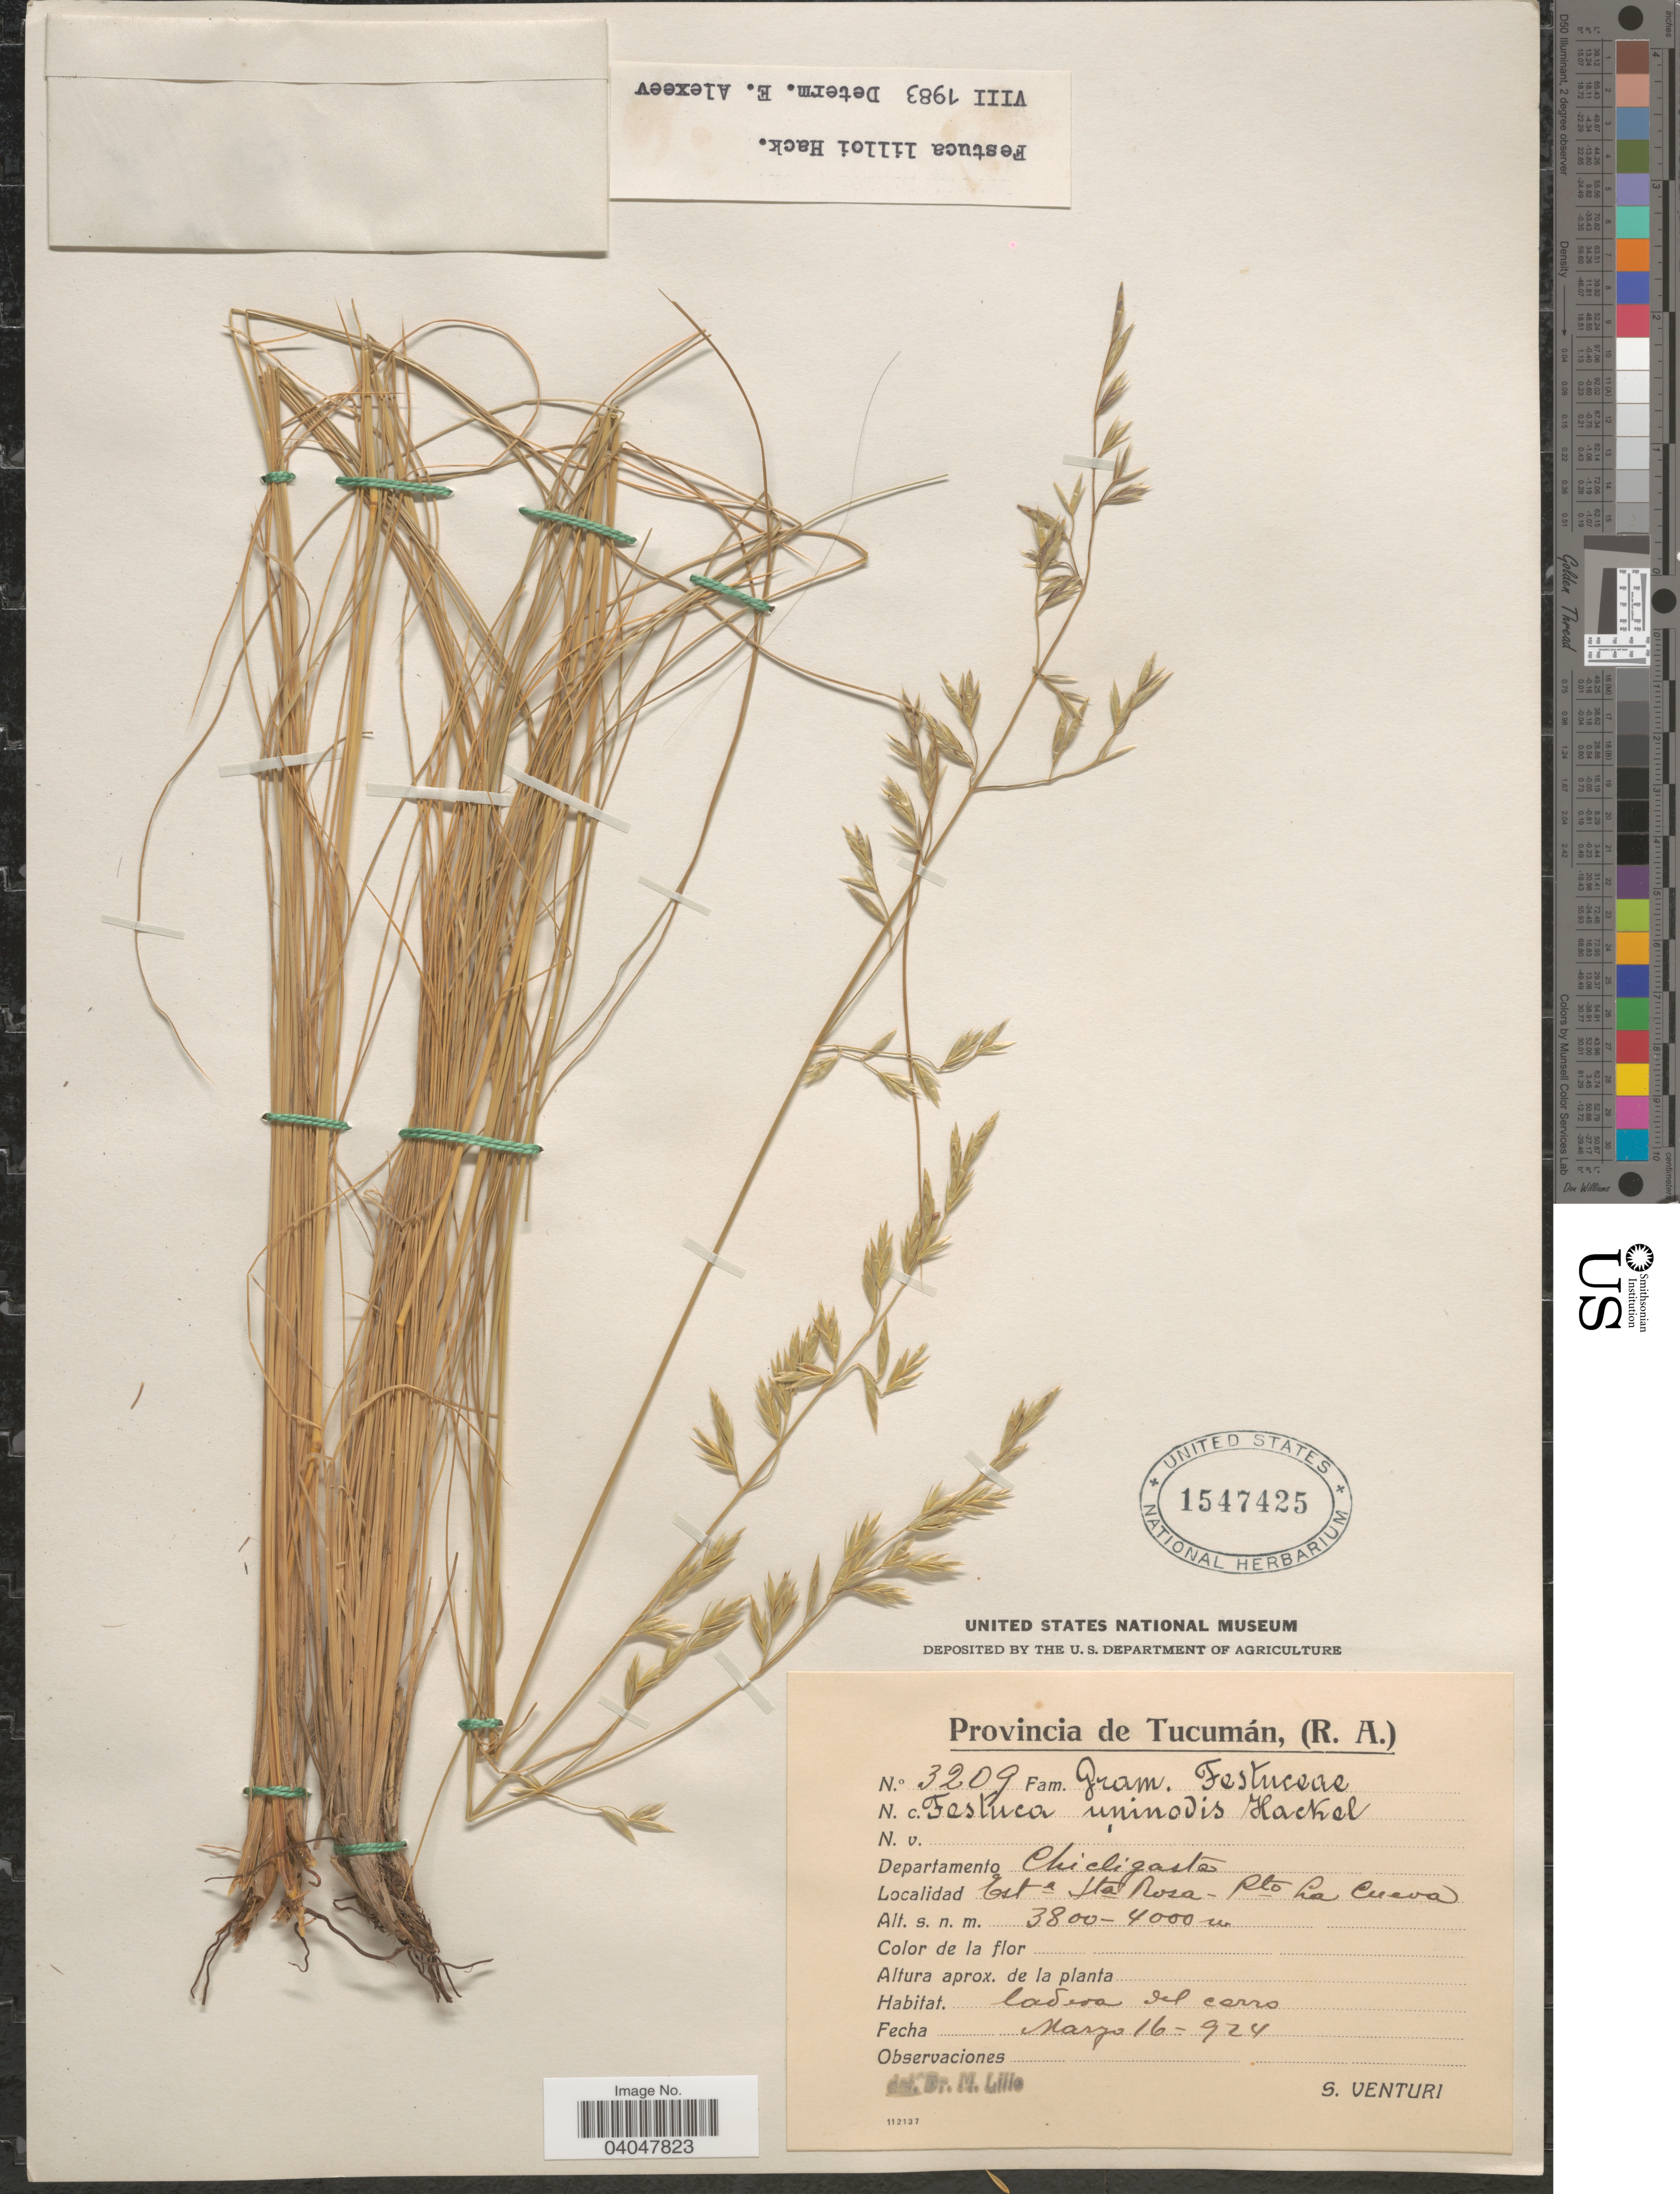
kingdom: Plantae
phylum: Tracheophyta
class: Liliopsida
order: Poales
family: Poaceae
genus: Festuca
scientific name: Festuca lilloi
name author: Hack. in Stuck.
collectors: S. Venturi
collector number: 3209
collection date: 1924-03-16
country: Argentina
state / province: Tucuman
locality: Departamento Chicligasta. Esta Sta Rosa - Pto La Cueva.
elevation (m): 3800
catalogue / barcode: US 1547425